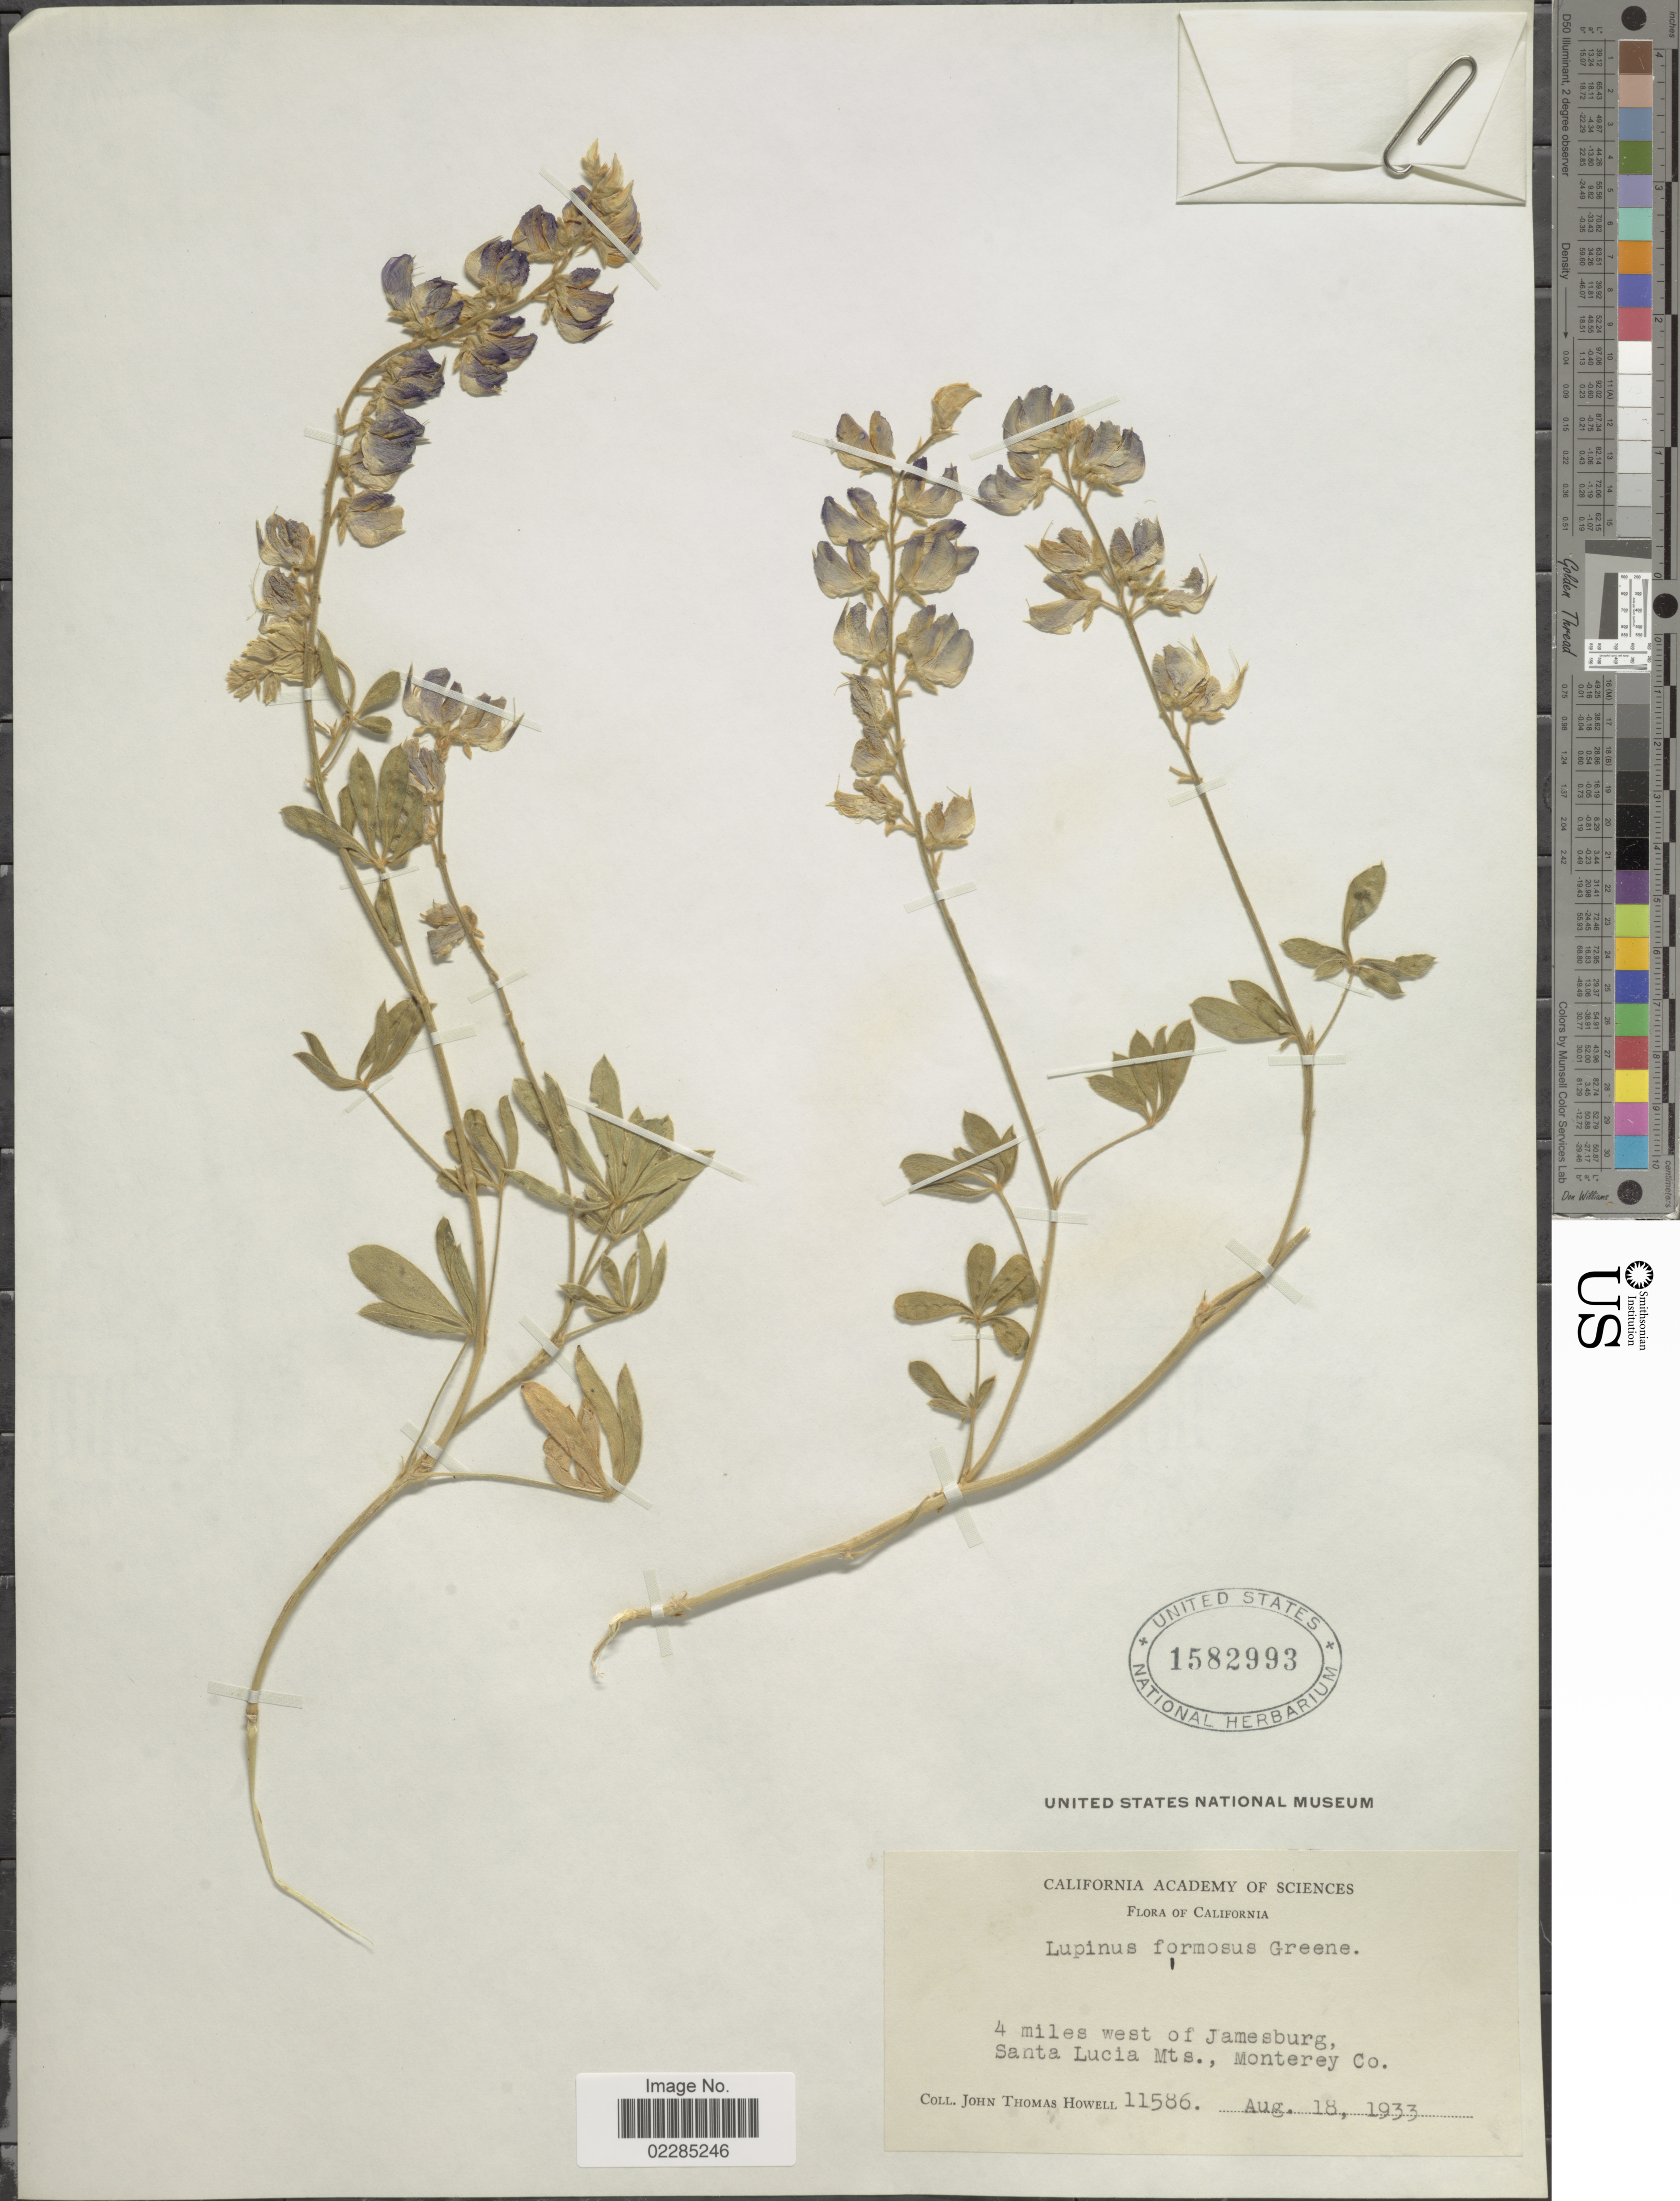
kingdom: Plantae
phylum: Tracheophyta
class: Magnoliopsida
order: Fabales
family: Fabaceae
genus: Lupinus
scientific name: Lupinus formosus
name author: Greene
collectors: J. T. Howell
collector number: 11586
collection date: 1933-08-18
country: United States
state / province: California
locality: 4 miles west of Jamesburg. Santa Lucia Mts., Moterey Co.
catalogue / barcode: US 1582993